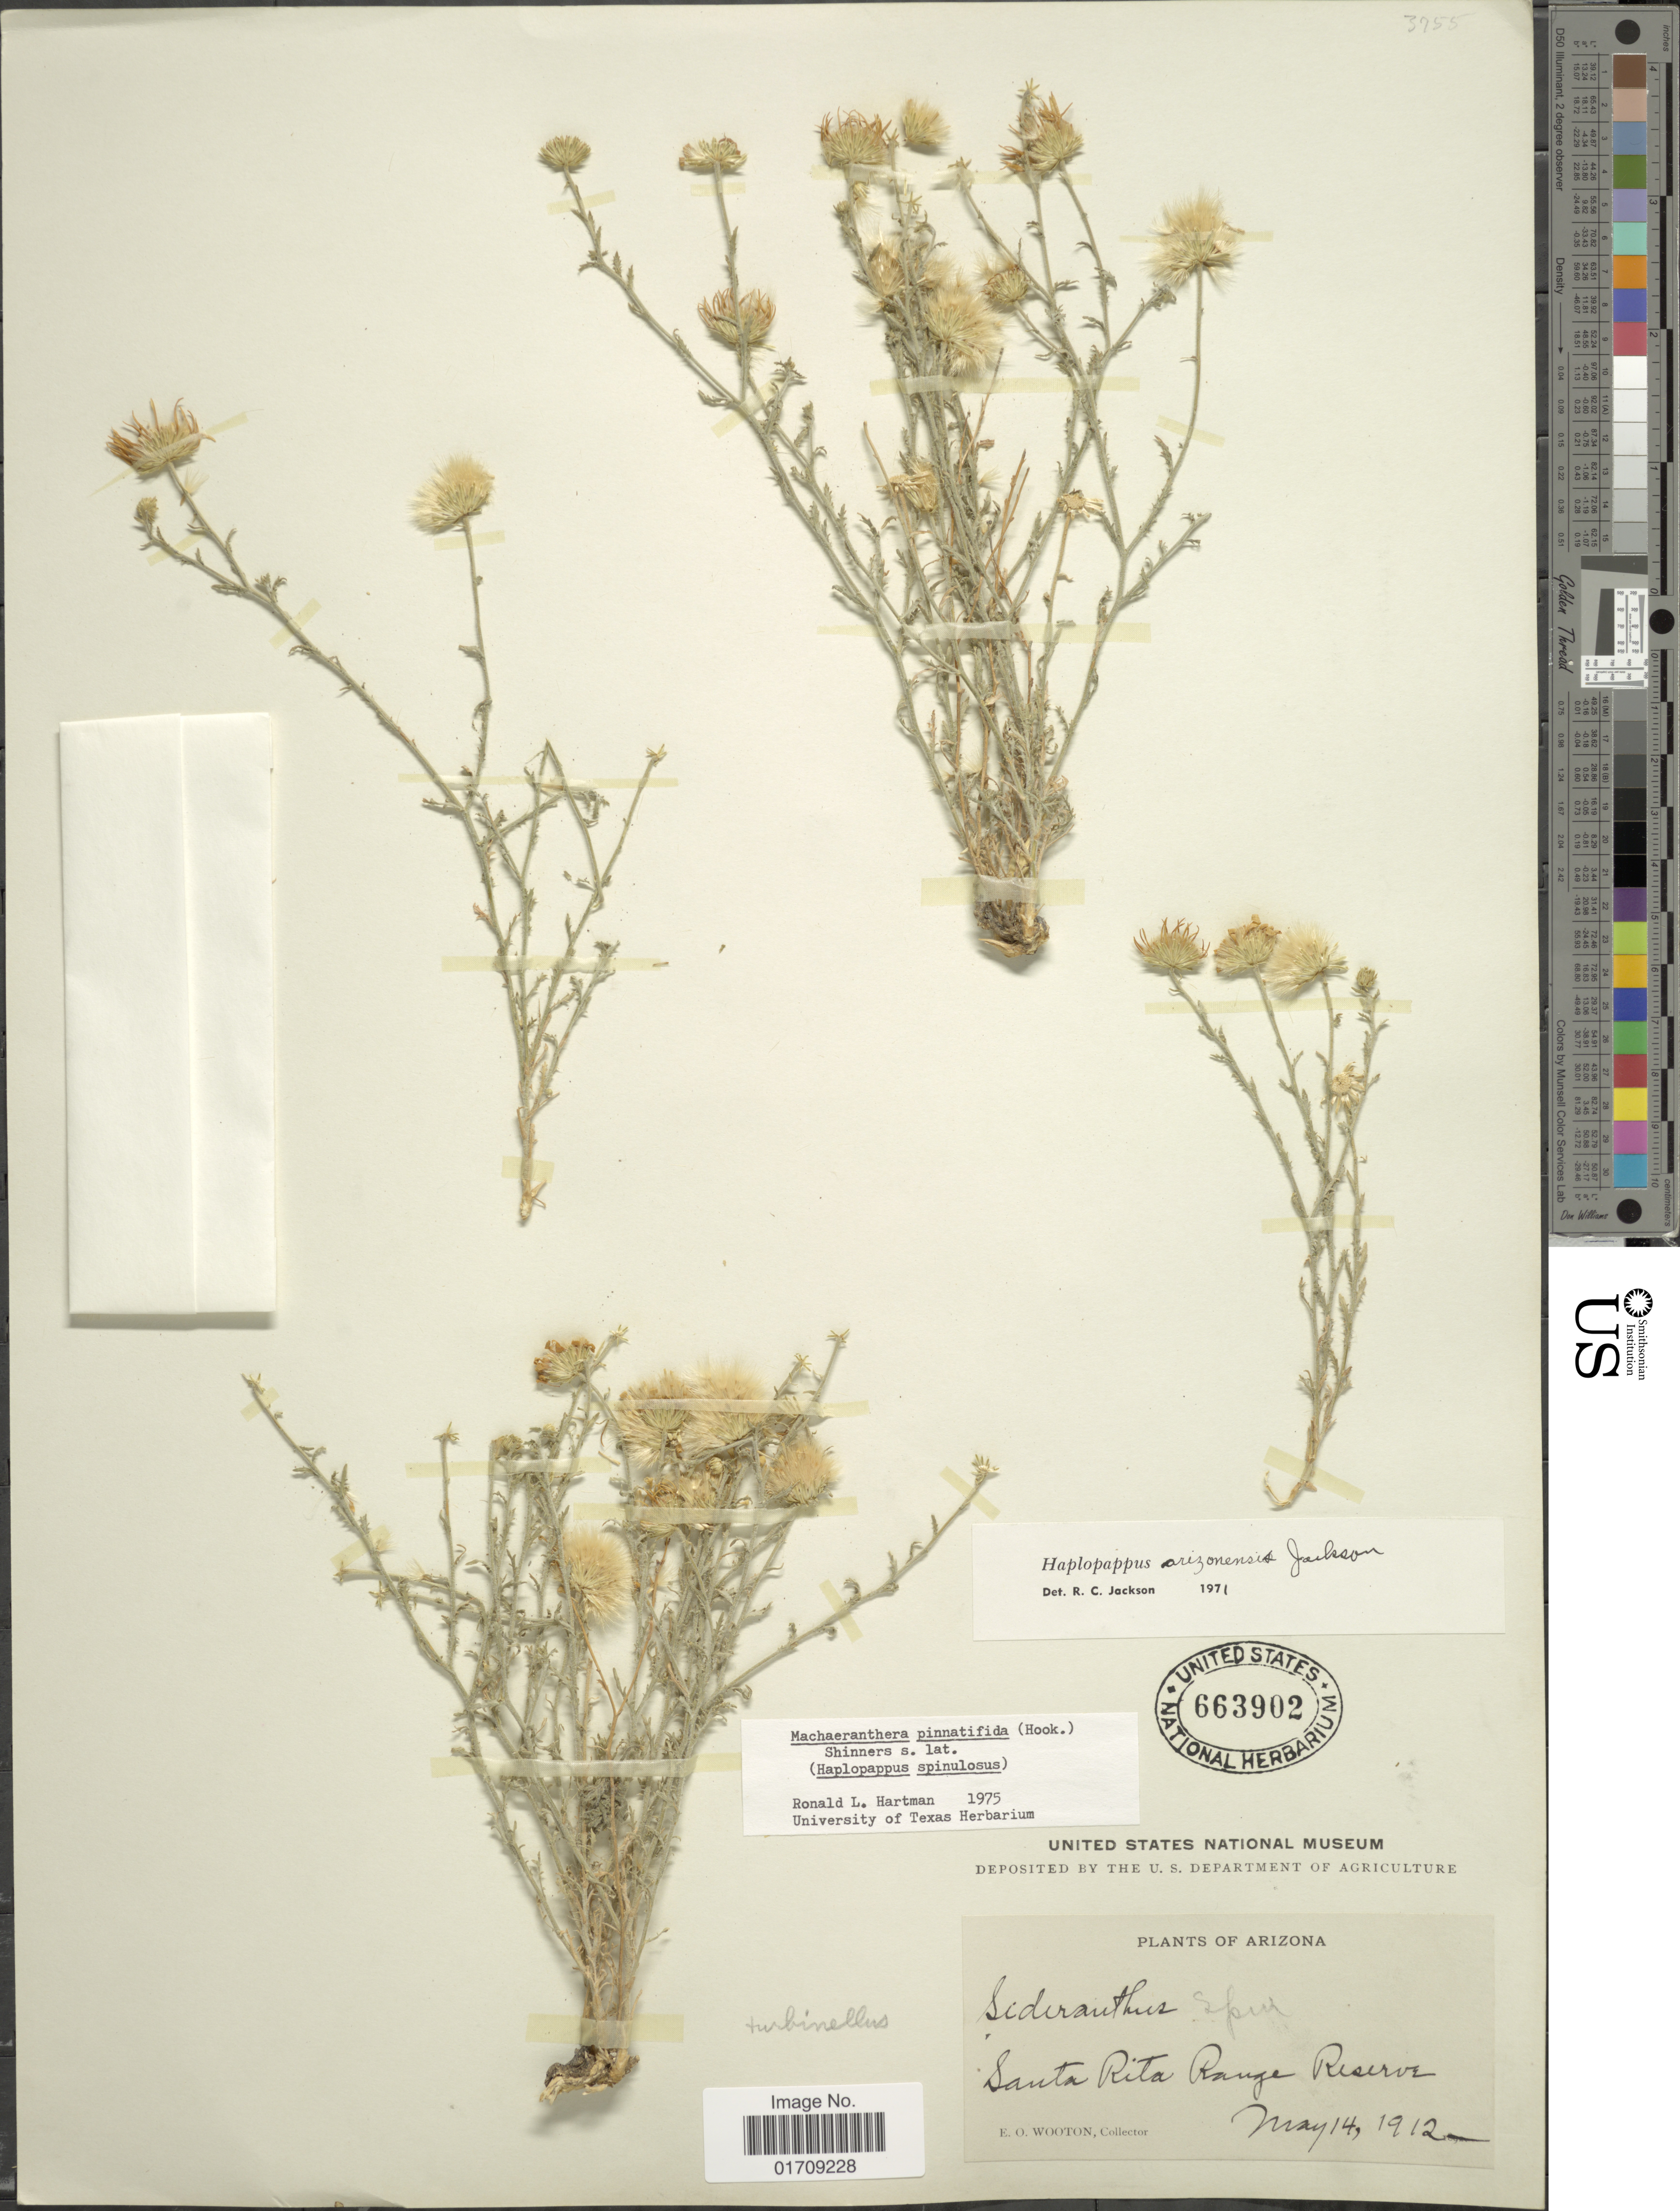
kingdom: Plantae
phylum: Tracheophyta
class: Magnoliopsida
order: Asterales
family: Asteraceae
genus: Machaeranthera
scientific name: Machaeranthera pinnatifida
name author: (Hook.) Shinners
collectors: E. O. Wooton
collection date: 1912-05-14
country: United States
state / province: Arizona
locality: Santa Rita Range Reserve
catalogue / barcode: US 663902